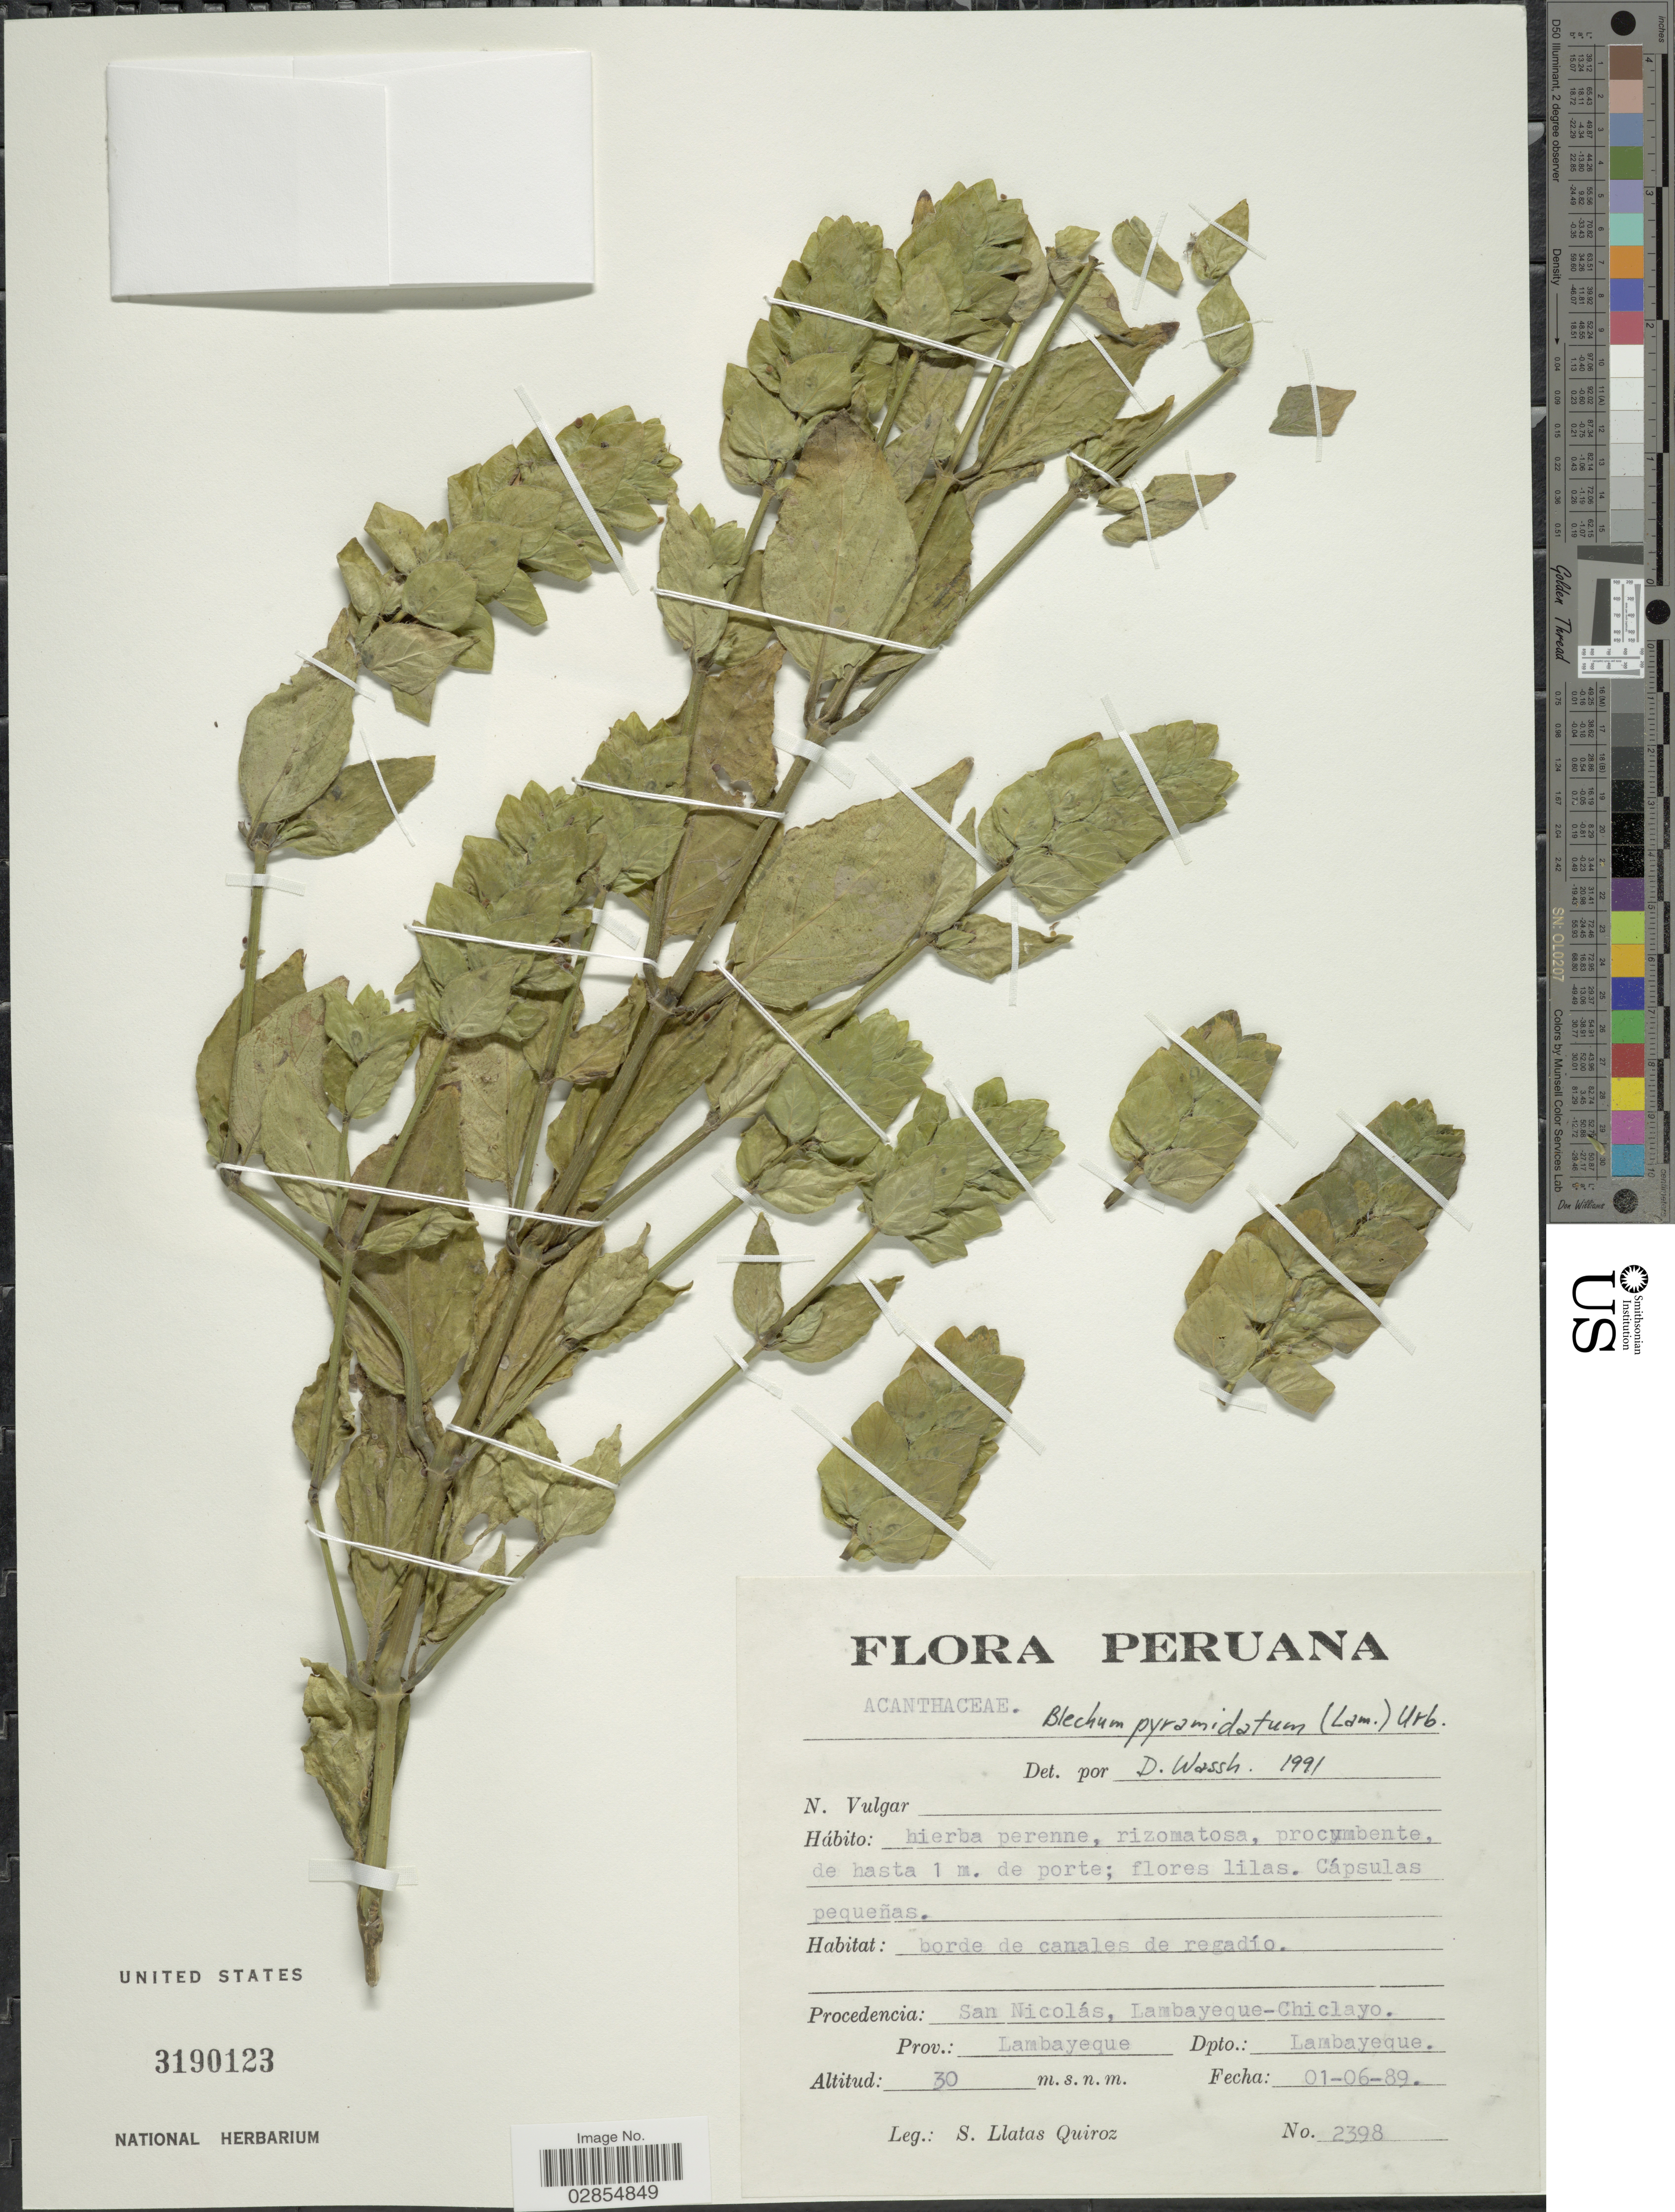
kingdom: Plantae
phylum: Tracheophyta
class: Magnoliopsida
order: Lamiales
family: Acanthaceae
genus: Blechum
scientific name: Blechum brownei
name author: Juss.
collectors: S. Llatas Quiroz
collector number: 2398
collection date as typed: Transcribed d/m/y: 1/6/89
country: Peru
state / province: Lambayeque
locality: San Nicolás, Lambayeque-Chiclayo. Prov.: Lambayeque. Dpto.: Lambayeque.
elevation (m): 30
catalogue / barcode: US 3190123